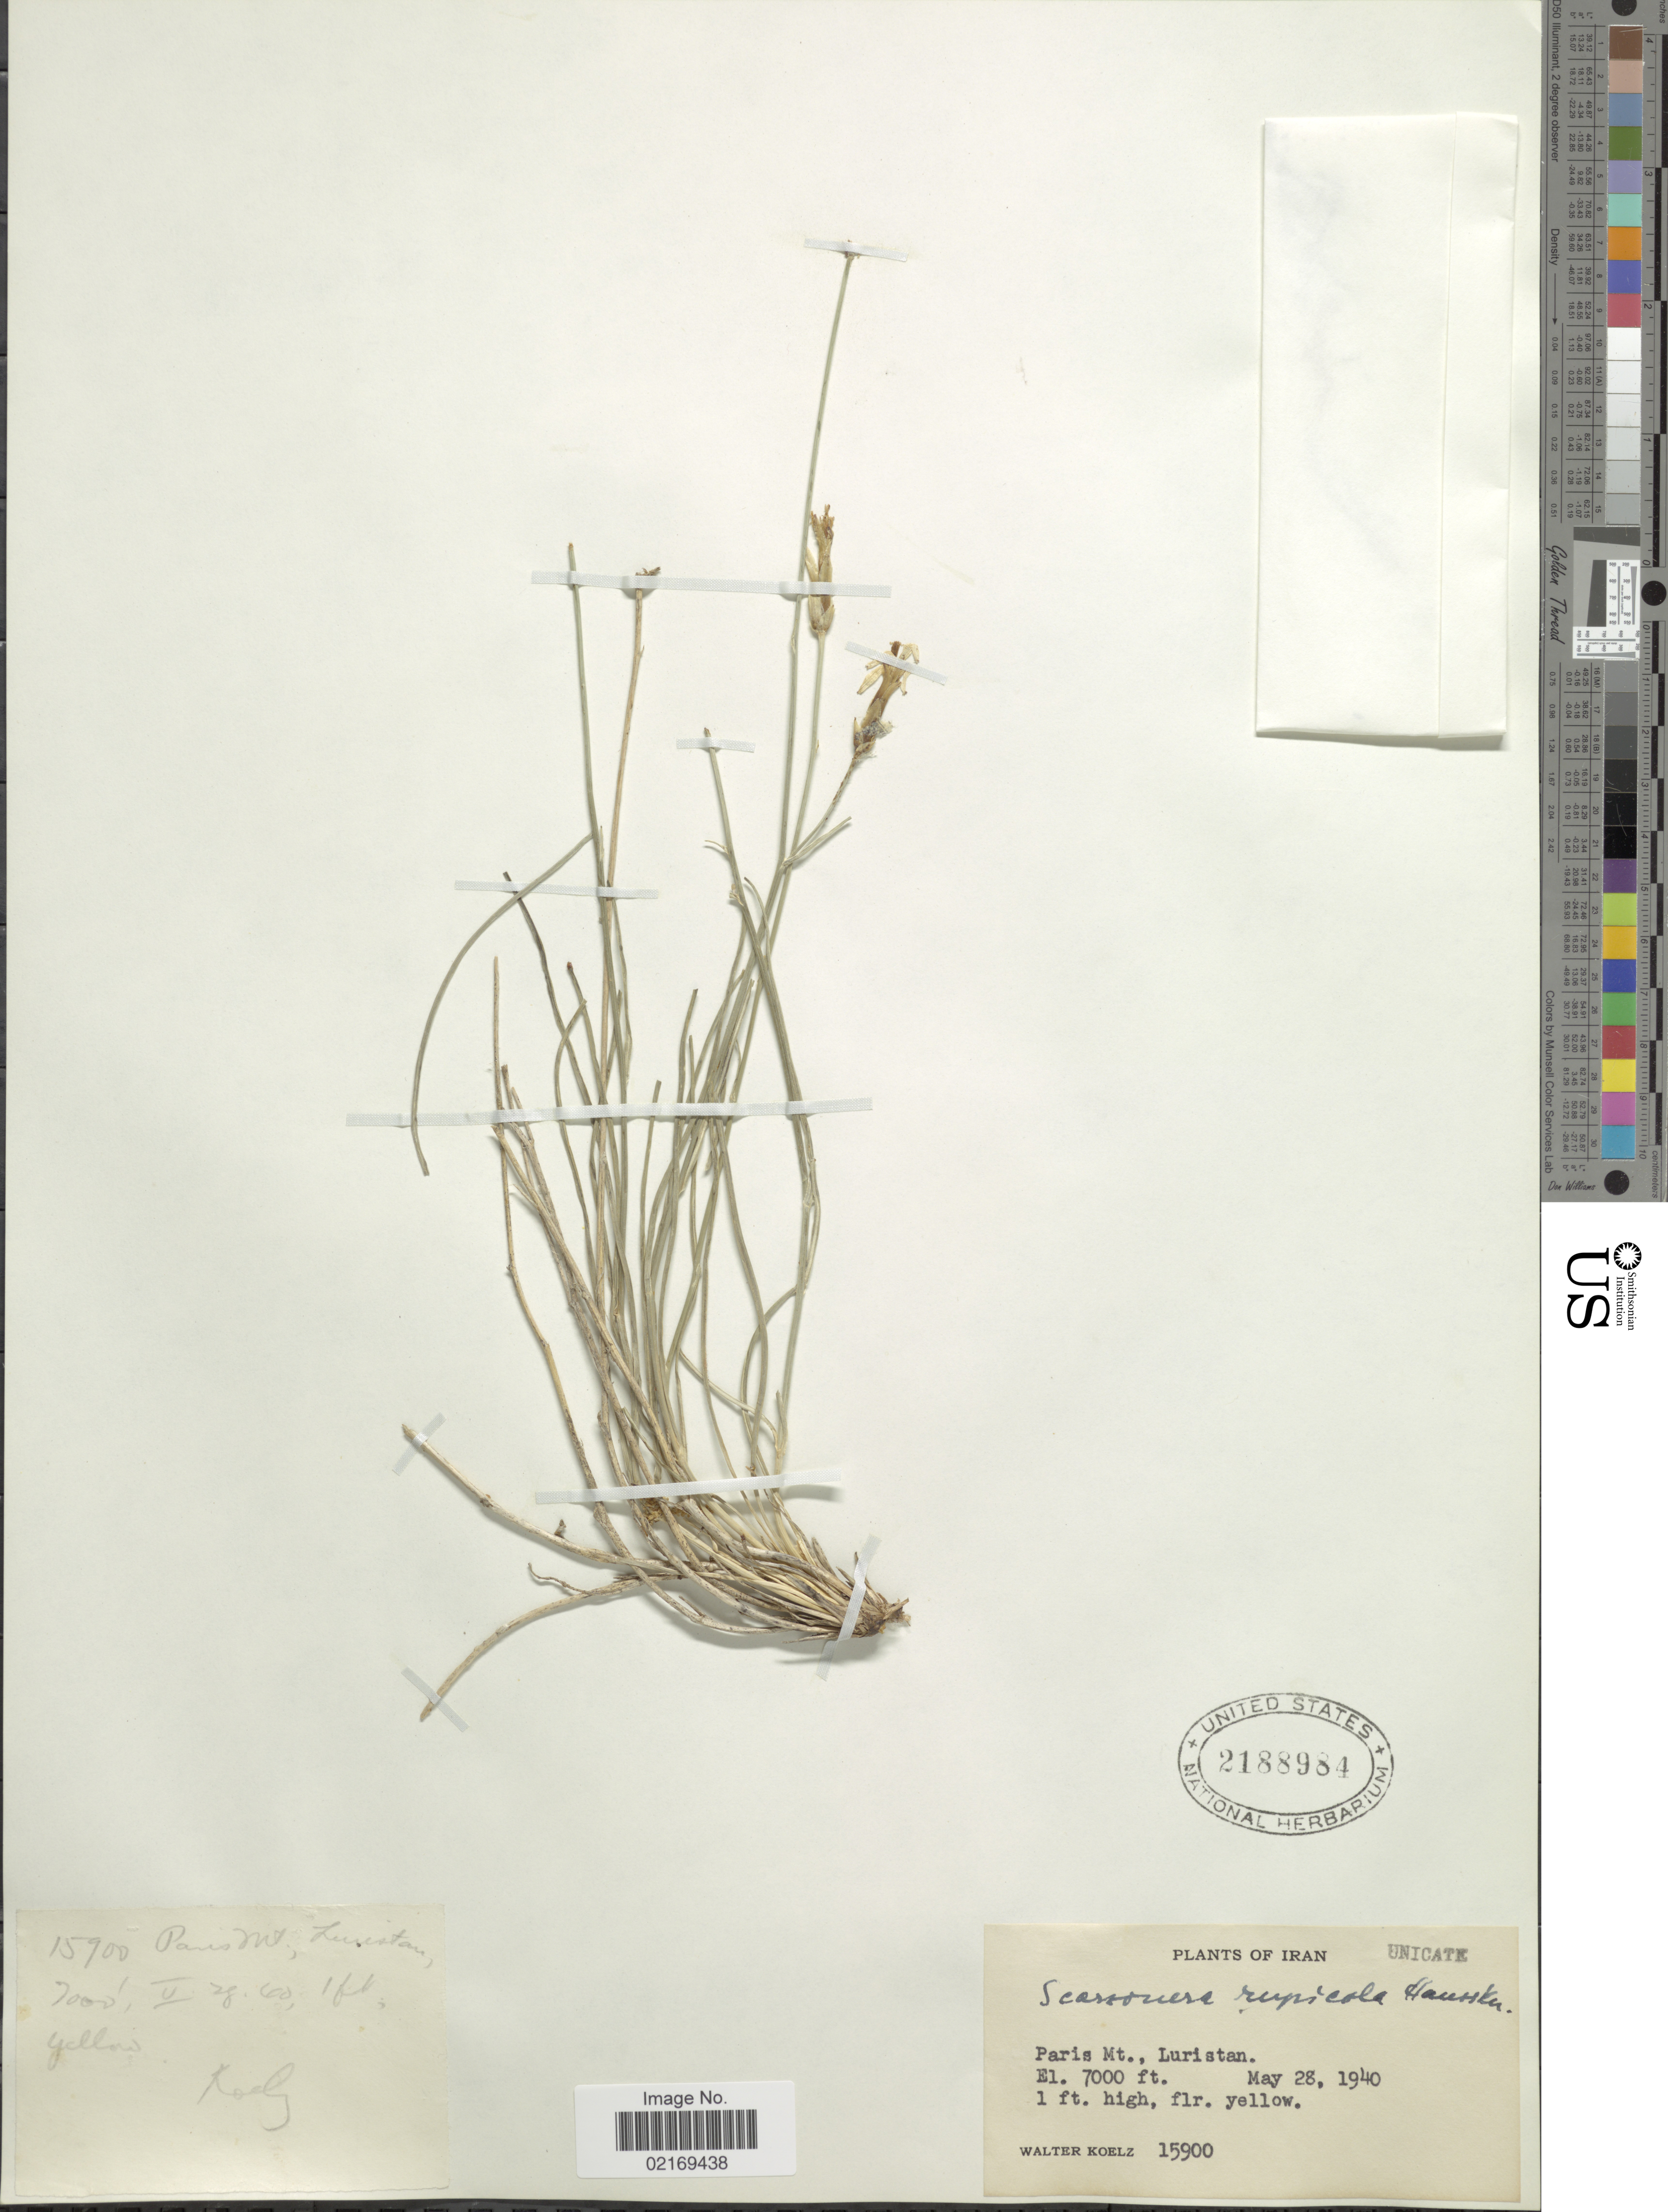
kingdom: Plantae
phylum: Tracheophyta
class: Magnoliopsida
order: Asterales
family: Asteraceae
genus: Scorzonera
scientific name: Scorzonera rupicola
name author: Hausskn.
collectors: W. N. Koelz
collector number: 15900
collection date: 1940-05-28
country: Iran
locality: Paris Mt., Luristan.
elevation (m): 2134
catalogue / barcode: US 2188984